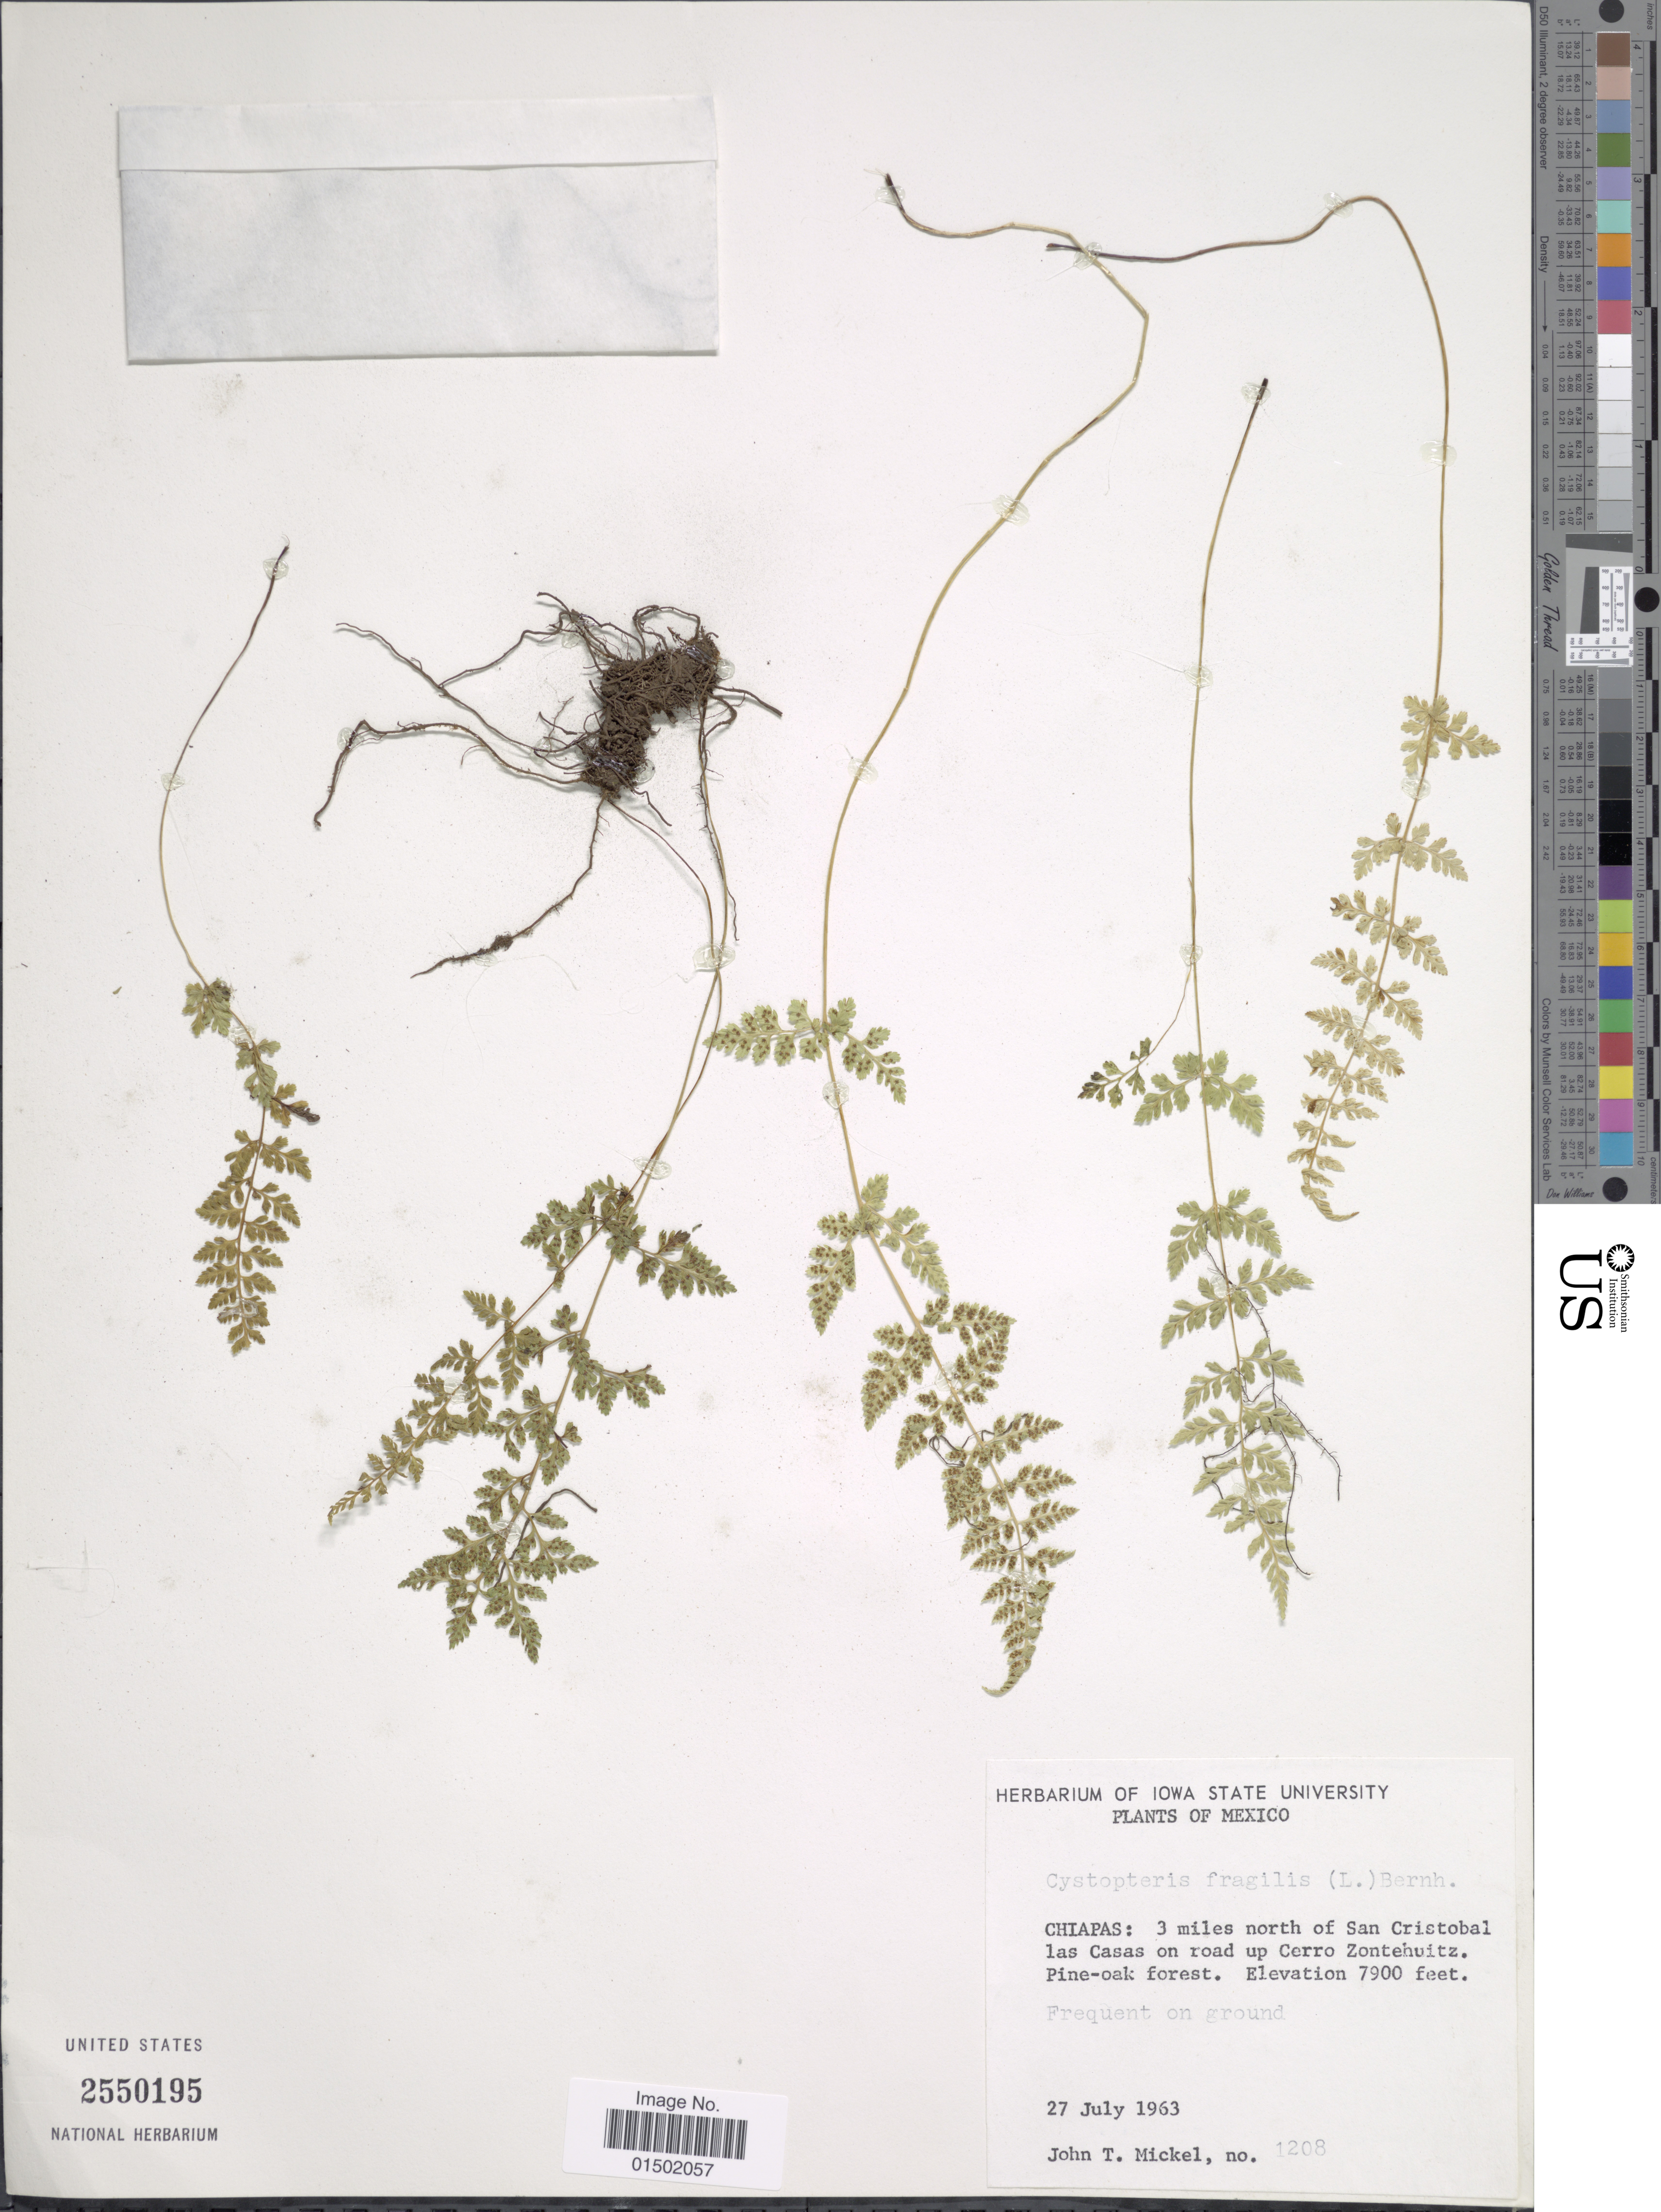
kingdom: Plantae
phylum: Tracheophyta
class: Polypodiopsida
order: Polypodiales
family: Cystopteridaceae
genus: Cystopteris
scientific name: Cystopteris fragilis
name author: (L.) Bernh.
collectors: J. T. Mickel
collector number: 1208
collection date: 1963-07-27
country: Mexico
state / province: Chiapas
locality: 3 miles north of San Cristobal las Casas on road tup Cerro Zontehuitz. Pine-oak forest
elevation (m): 2408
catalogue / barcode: US 2550195